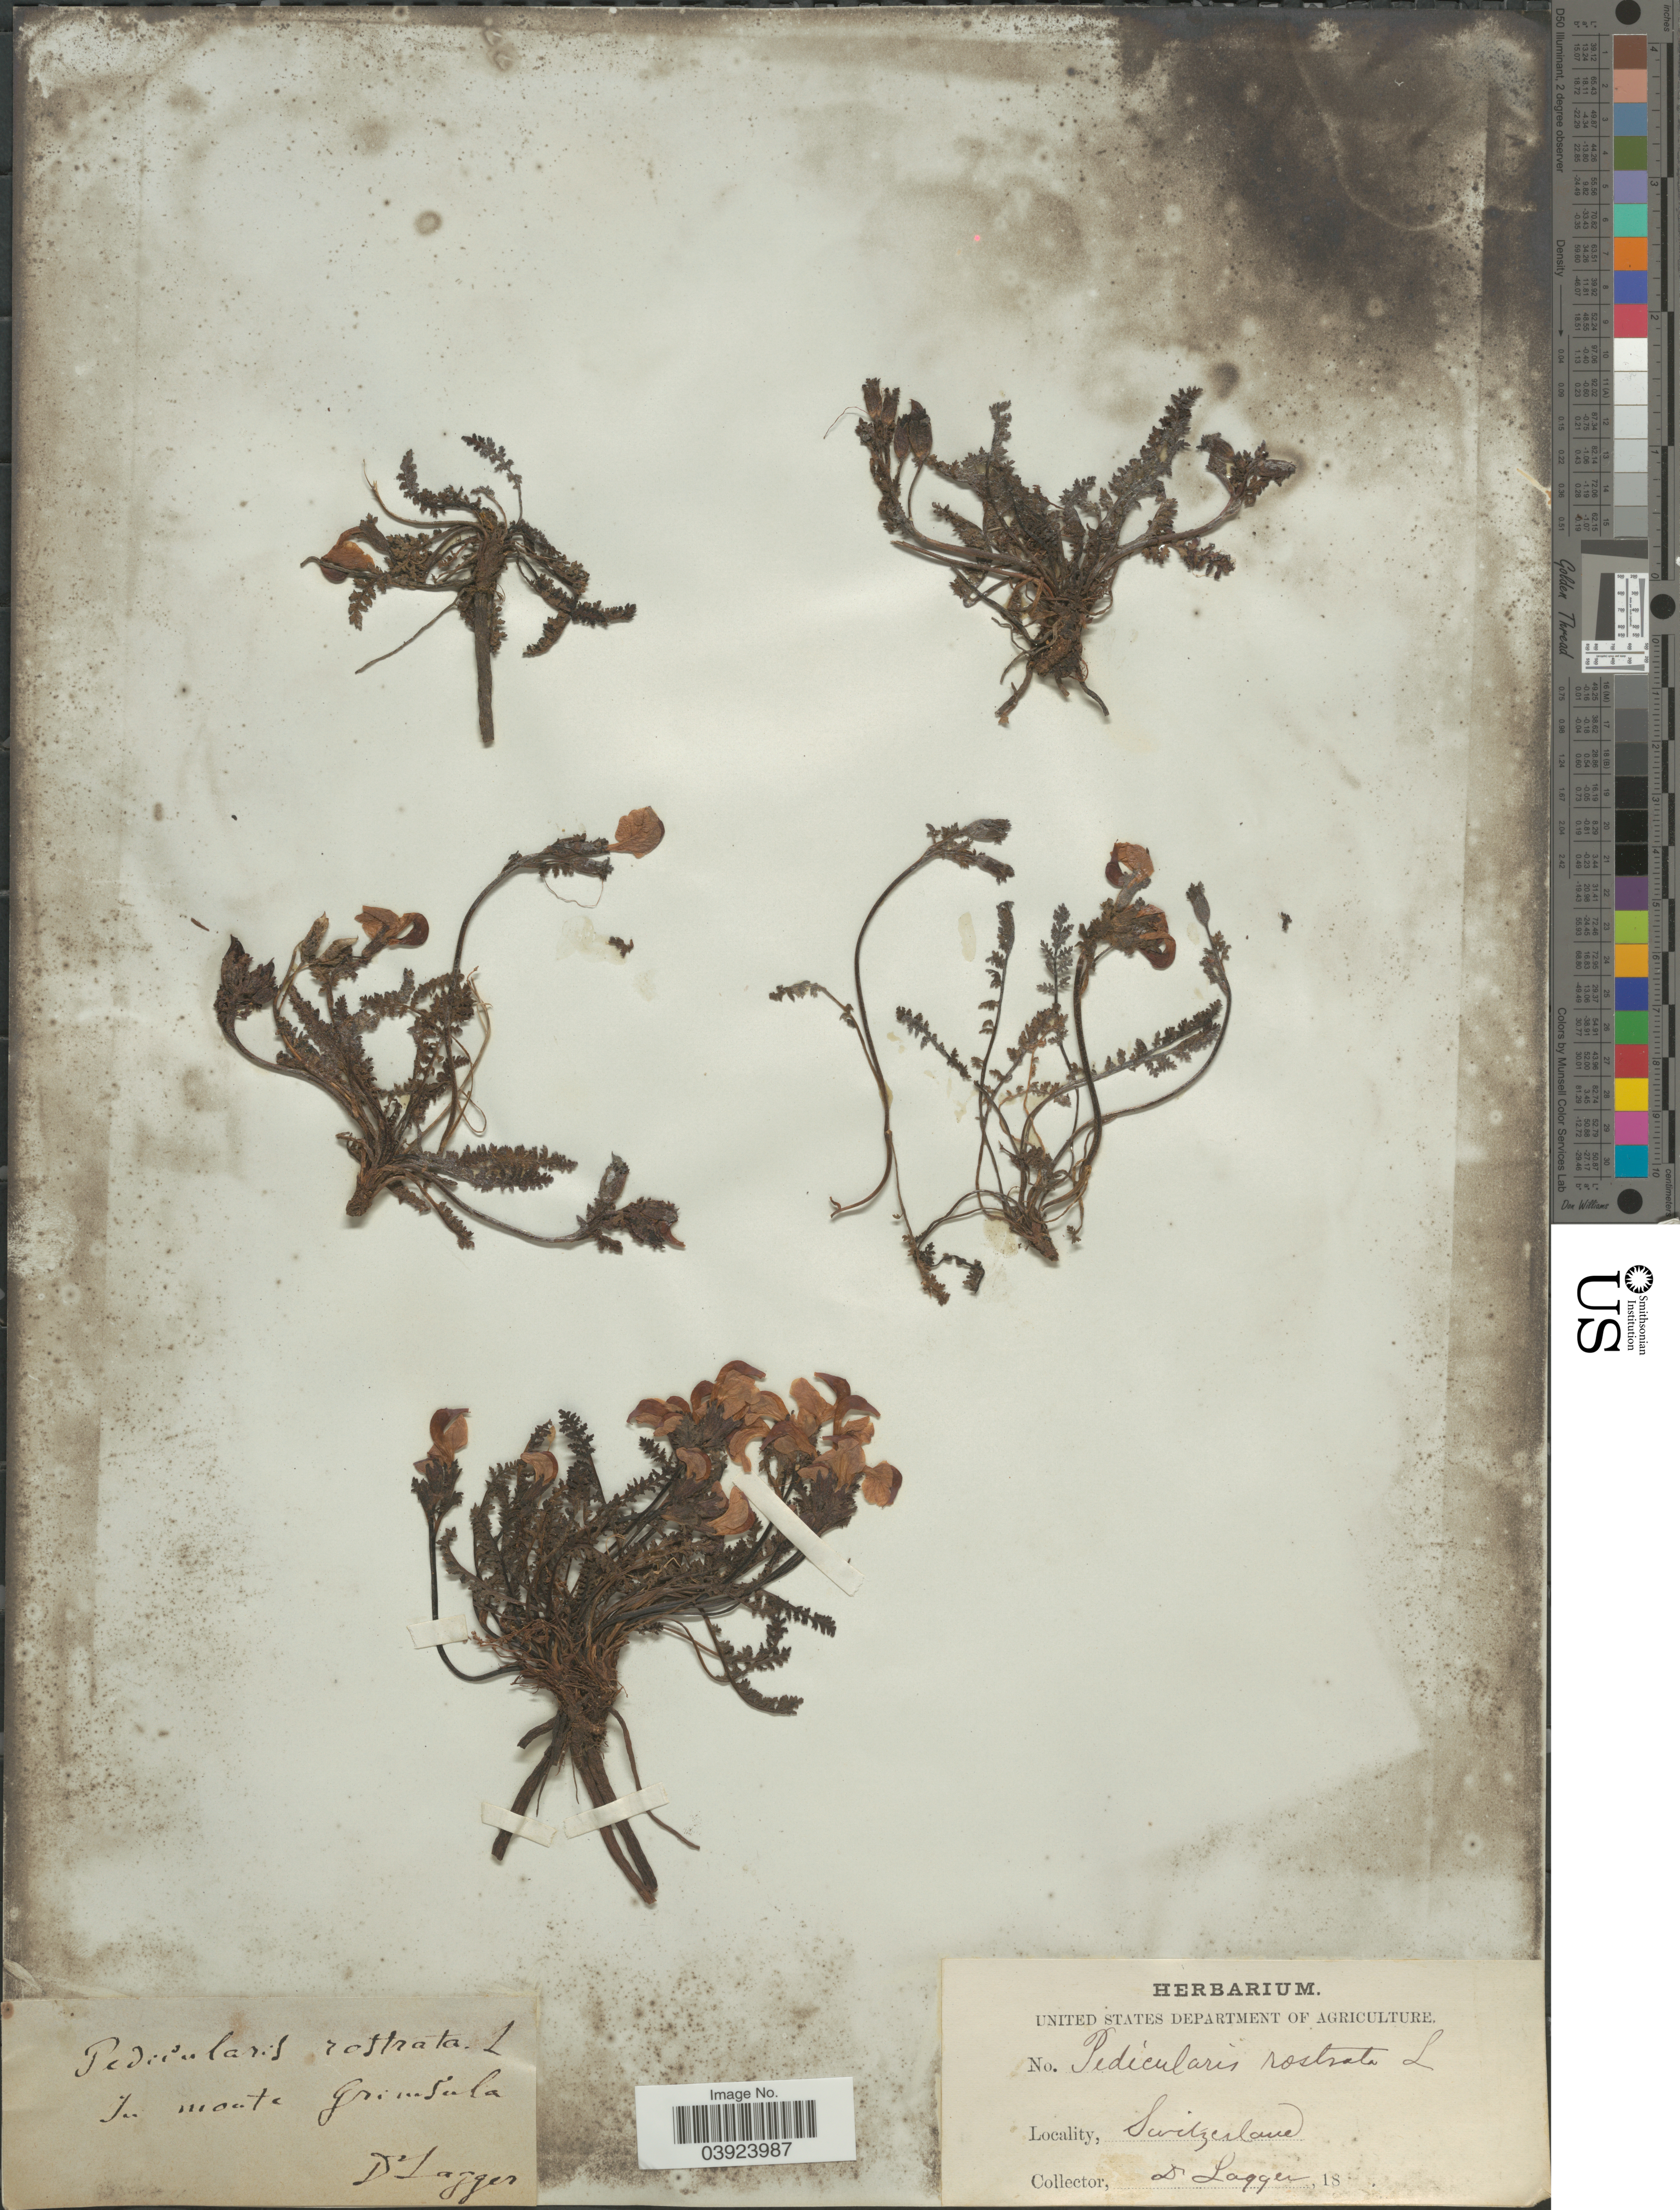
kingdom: Plantae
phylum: Tracheophyta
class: Magnoliopsida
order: Lamiales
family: Orobanchaceae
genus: Pedicularis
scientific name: Pedicularis rostrata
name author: Jacq.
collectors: F. J. Lagger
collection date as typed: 18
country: Switzerland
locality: In monte Grimsula.